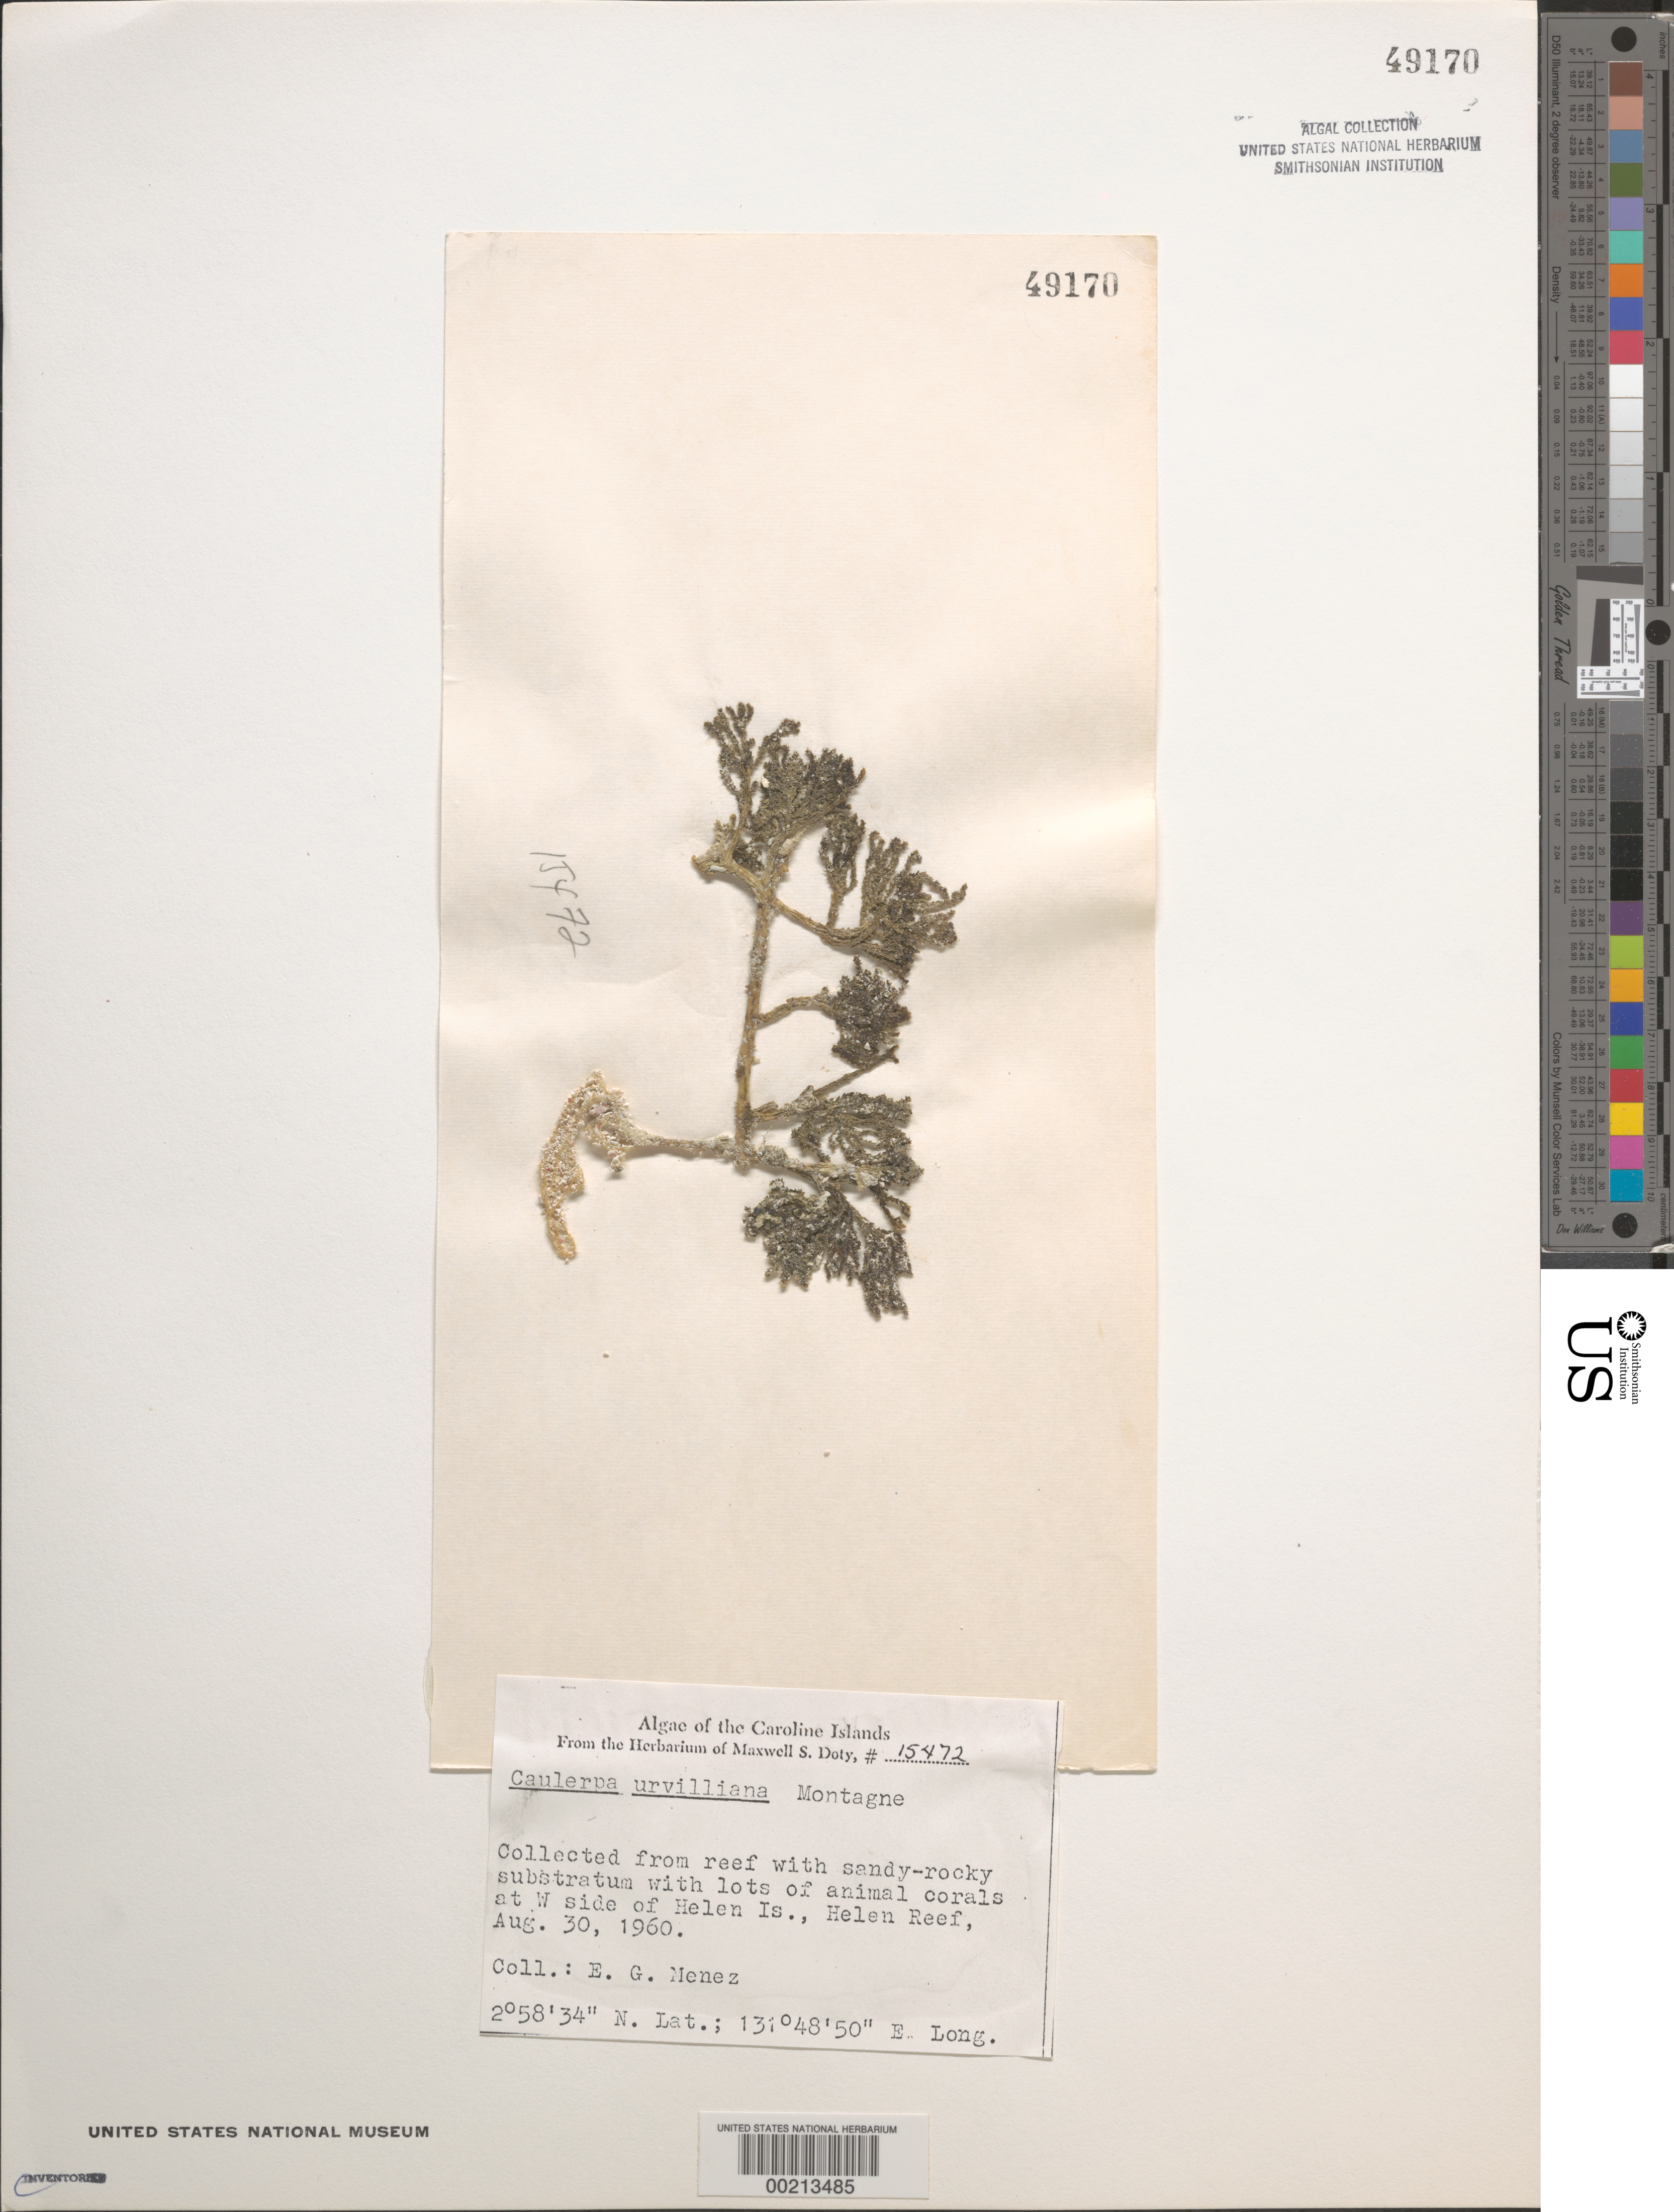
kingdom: Plantae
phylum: Chlorophyta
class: Ulvophyceae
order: Bryopsidales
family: Caulerpaceae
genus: Caulerpa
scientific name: Caulerpa urvilleana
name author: Mont.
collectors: Meñez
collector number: MSD 15472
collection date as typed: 30 Aug 1960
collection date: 1960-08-30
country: Palau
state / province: Belau Outliers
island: Helen Atoll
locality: Helen Reef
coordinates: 2 58' 34" N, 131 48' 50" E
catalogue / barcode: US 49170